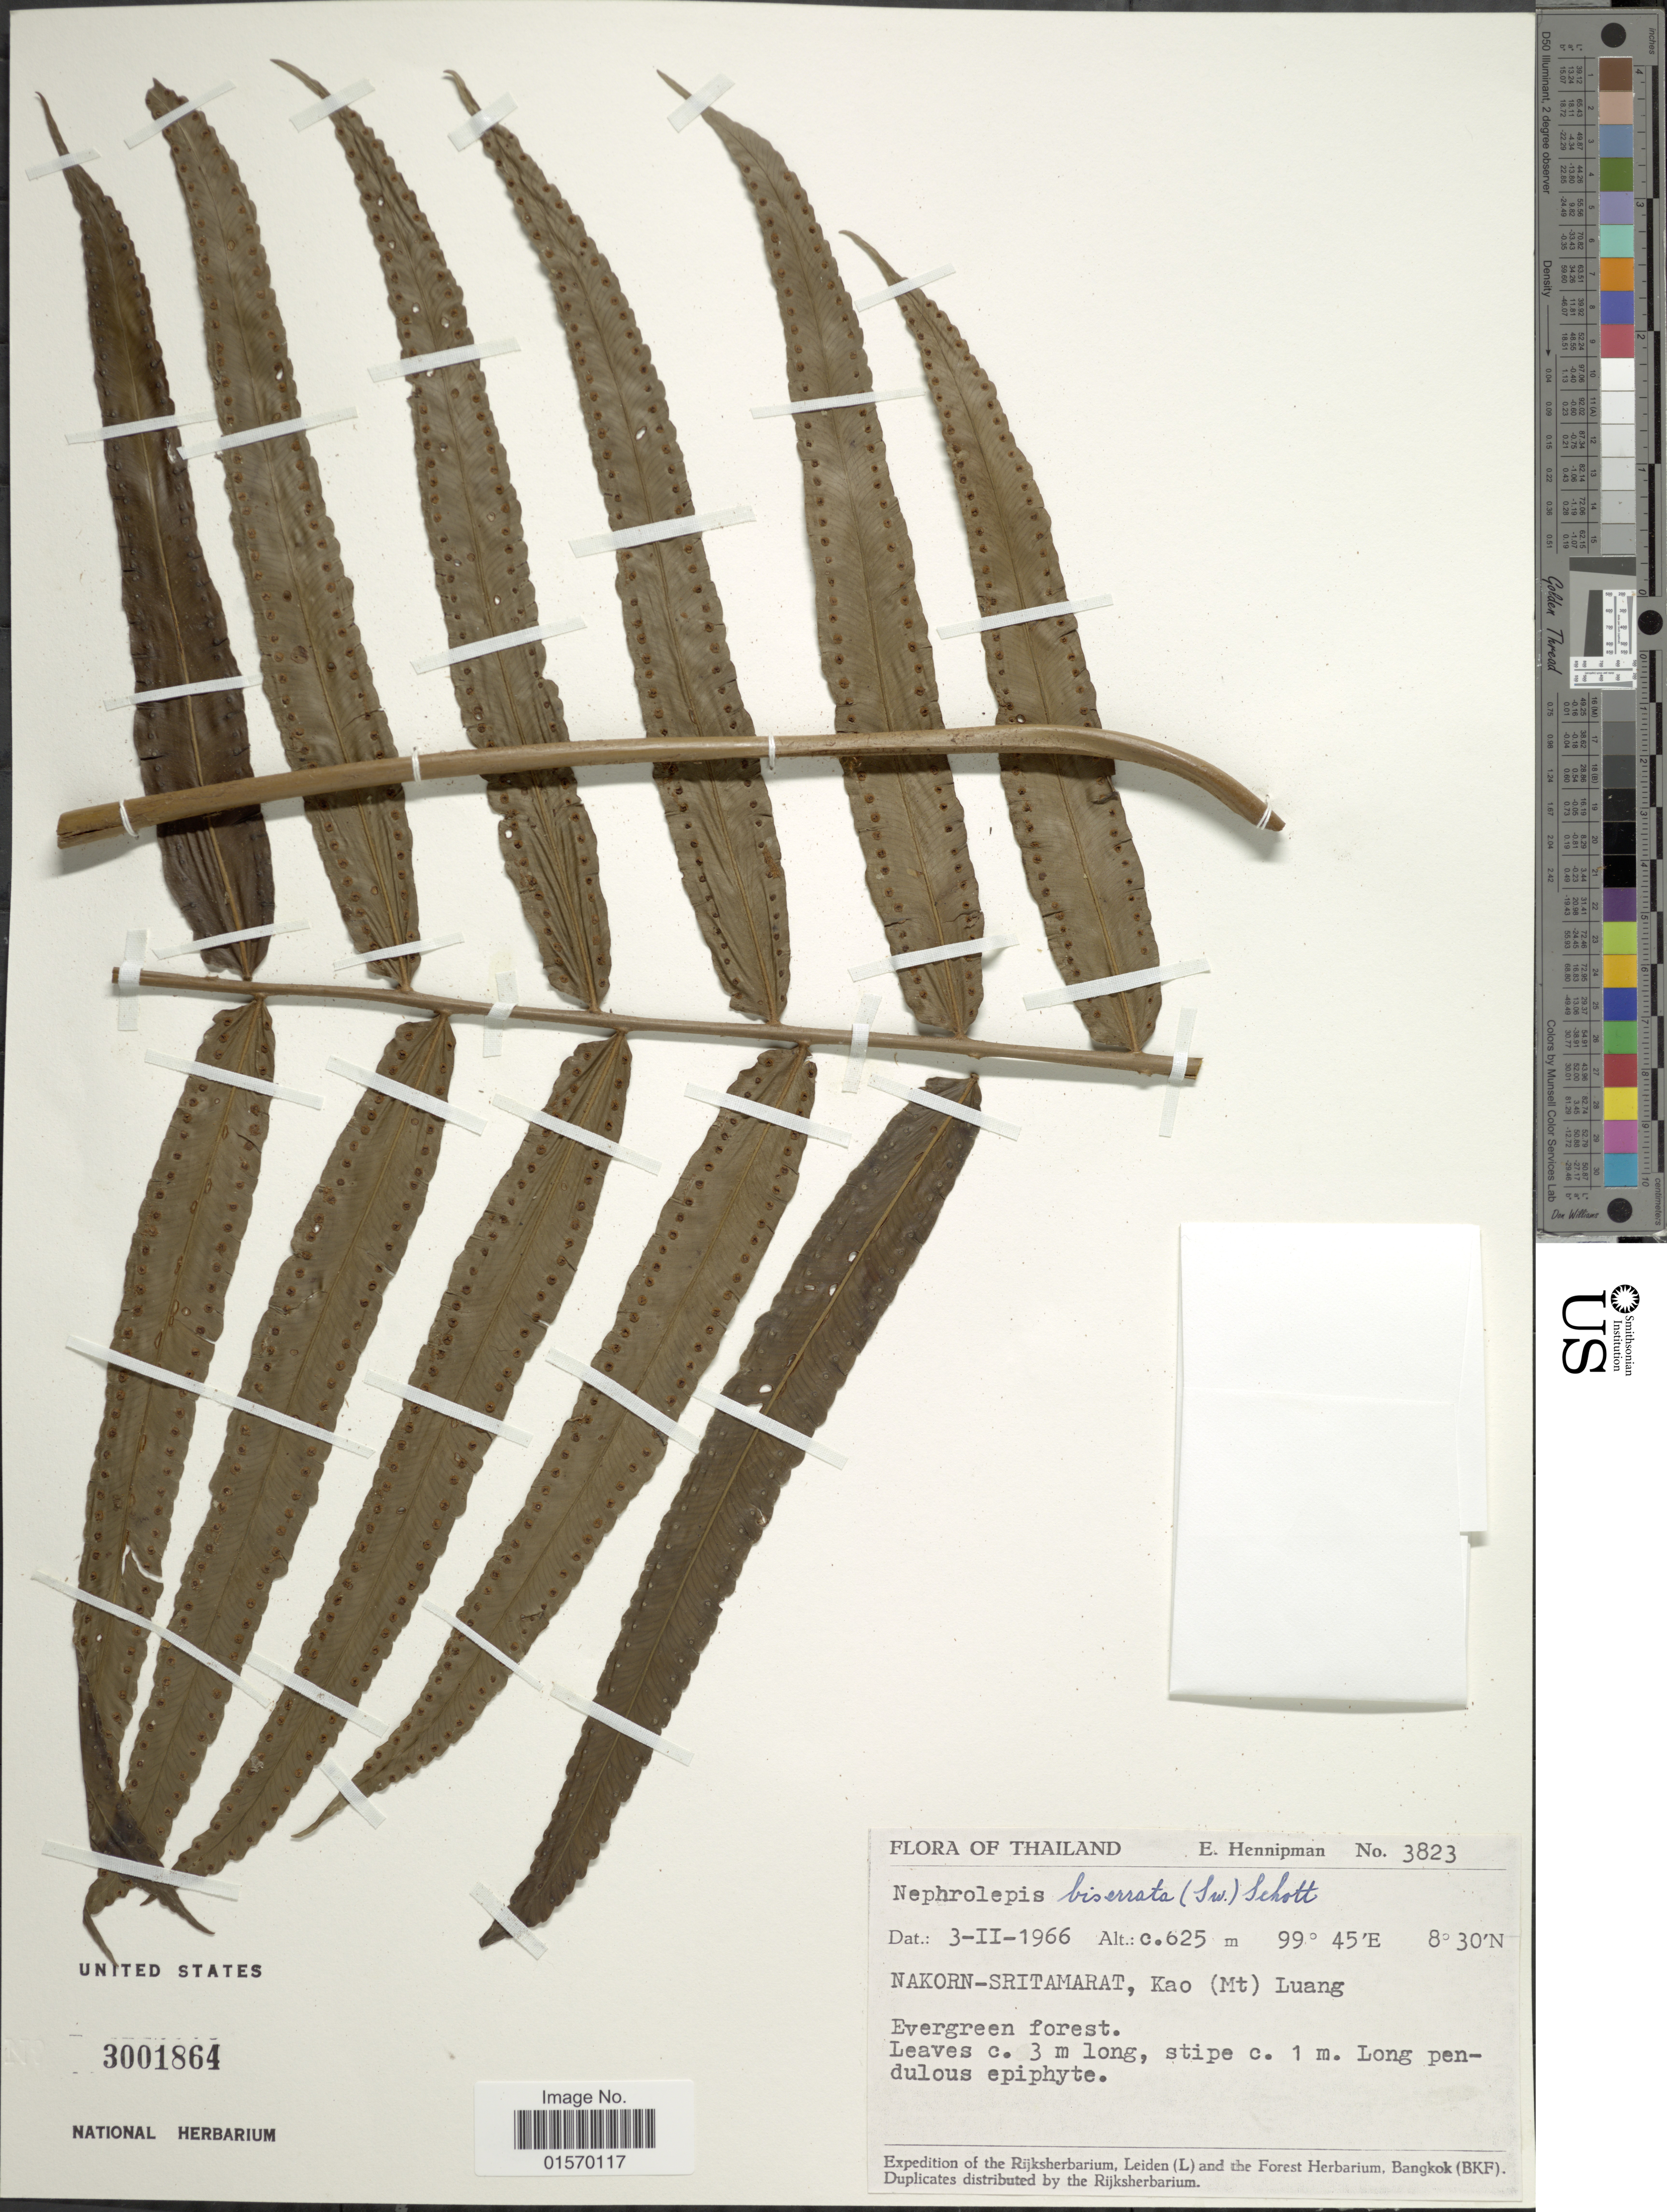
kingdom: Plantae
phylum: Tracheophyta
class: Polypodiopsida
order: Polypodiales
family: Nephrolepidaceae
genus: Nephrolepis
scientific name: Nephrolepis biserrata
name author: (Sw.) Schott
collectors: E. Hennipman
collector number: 3823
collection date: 1966-02-03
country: Thailand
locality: Nakorn-Sritamarat, Kao (Mt) Luang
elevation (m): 625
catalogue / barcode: US 3001864